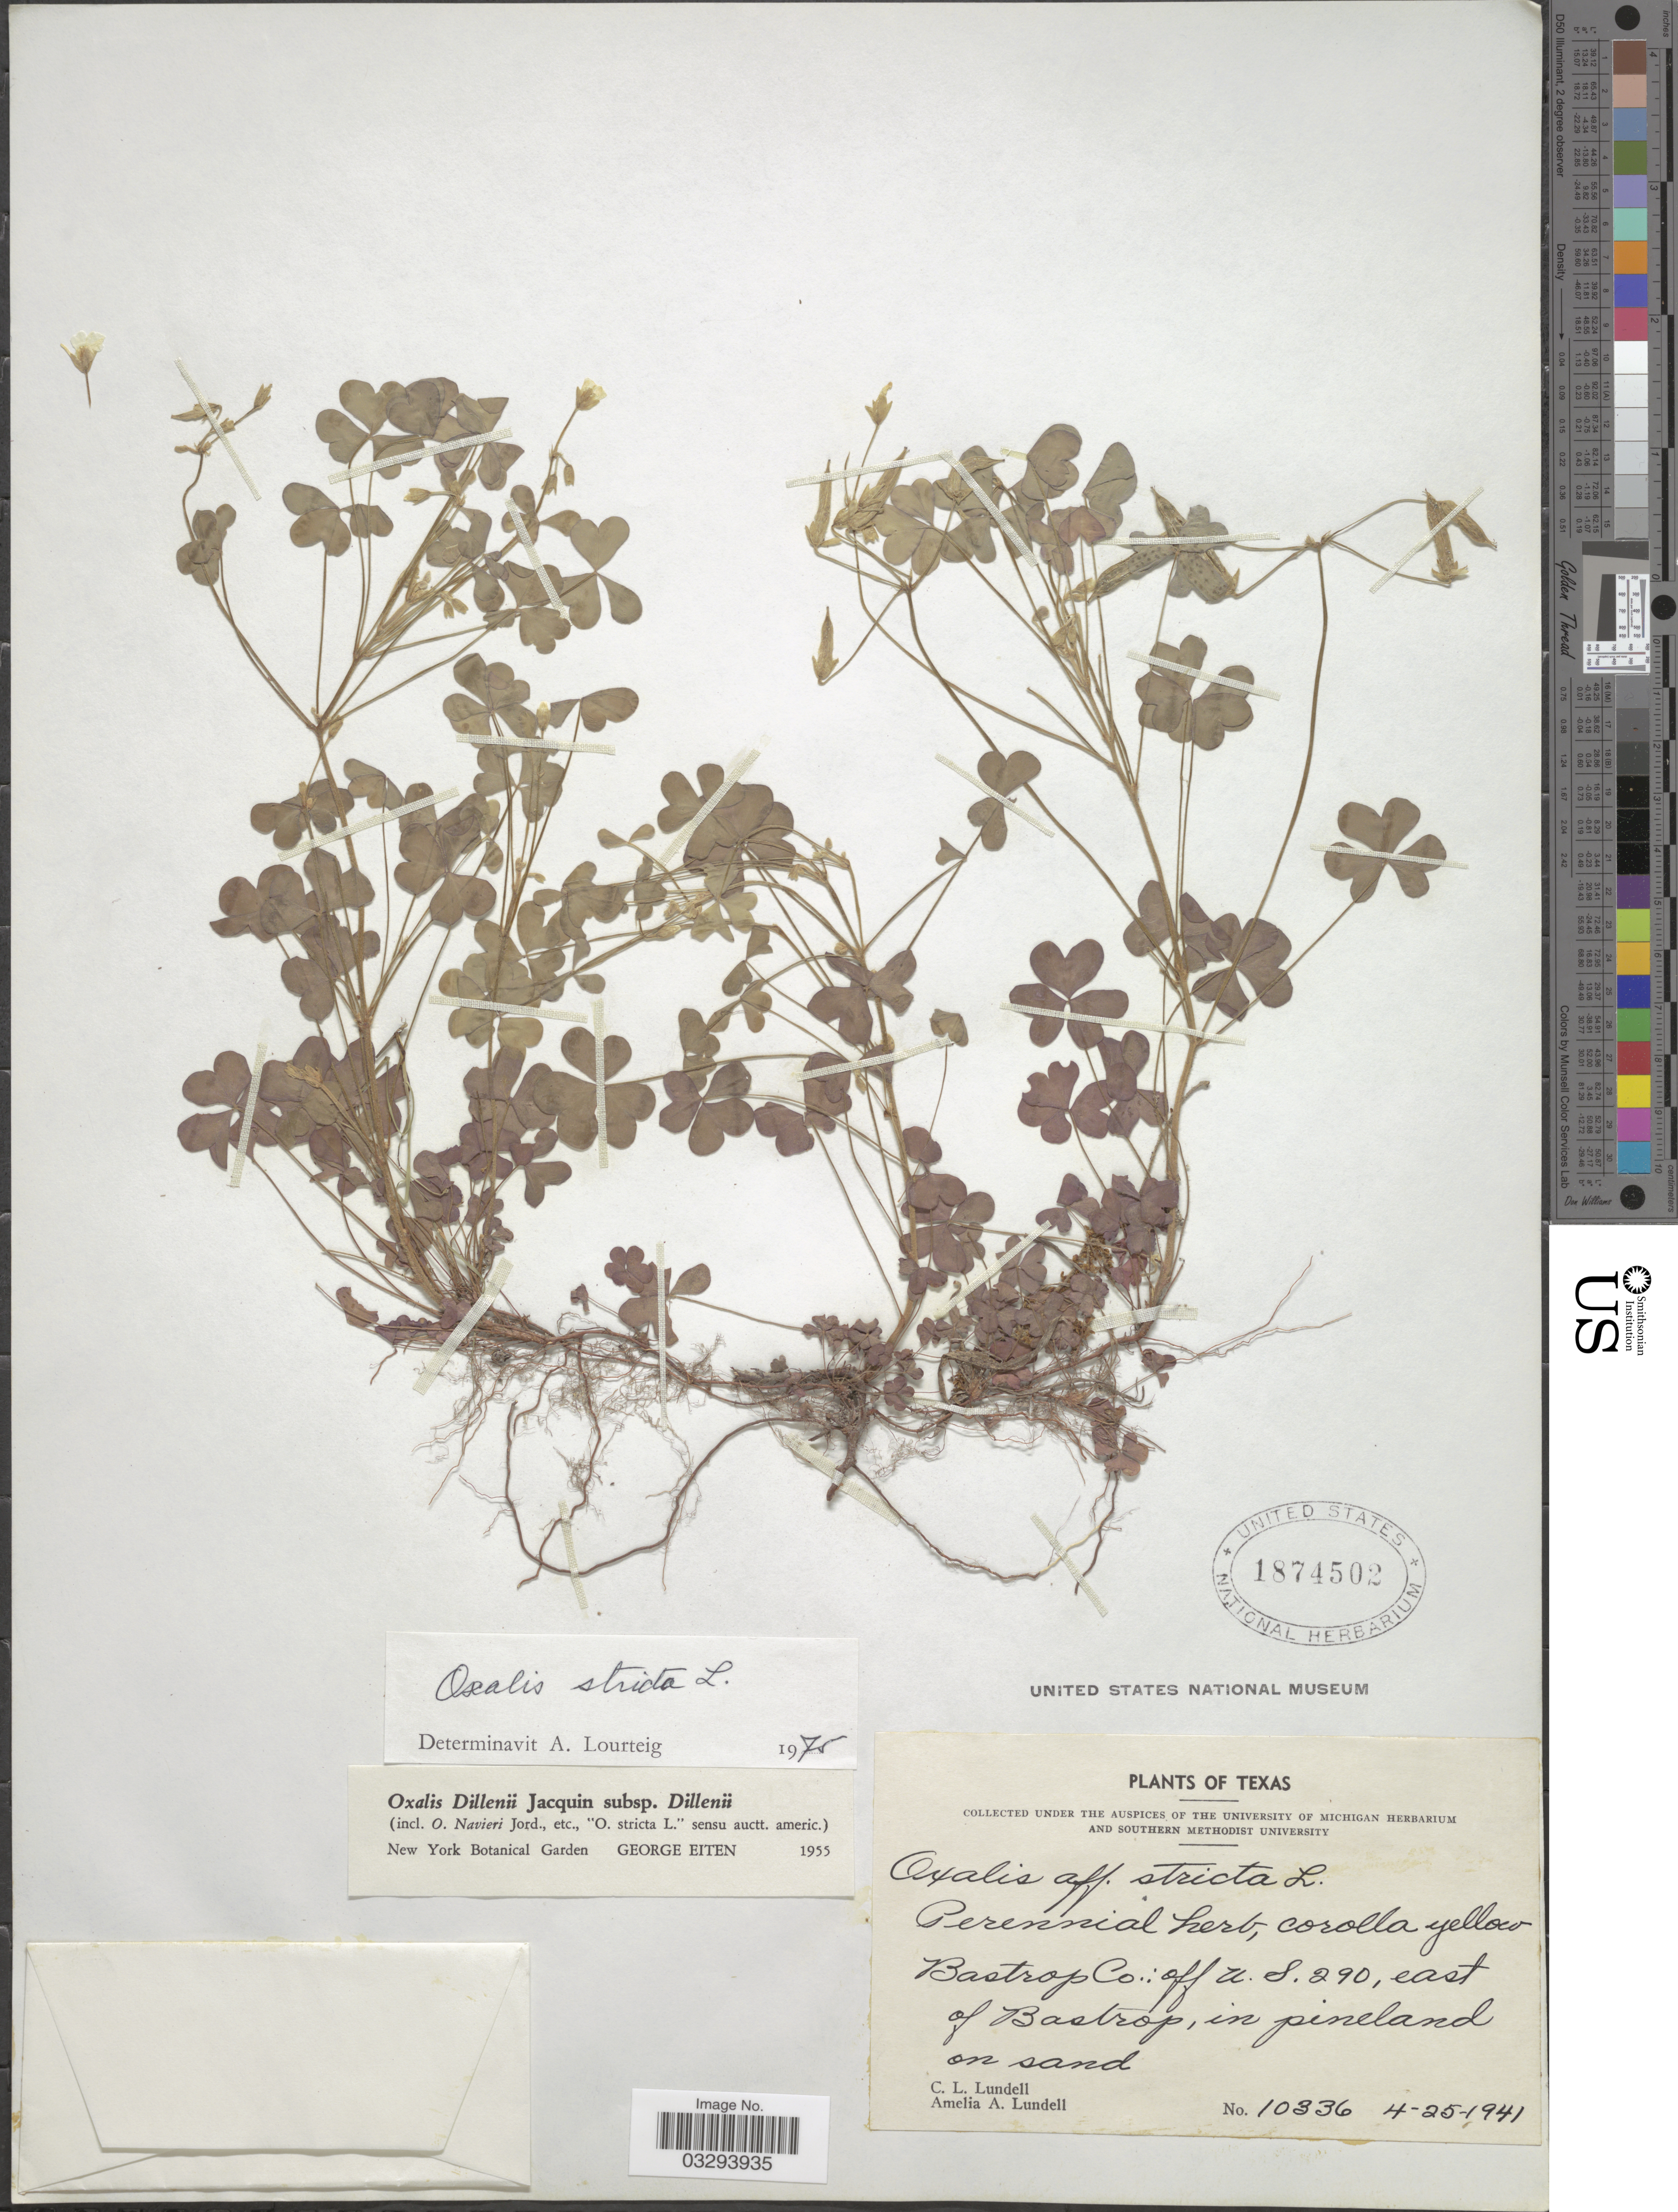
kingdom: Plantae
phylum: Tracheophyta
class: Magnoliopsida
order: Oxalidales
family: Oxalidaceae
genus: Oxalis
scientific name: Oxalis stricta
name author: L.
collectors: C. L. Lundell & A. A. Lundell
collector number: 10336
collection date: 1941-04-25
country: United States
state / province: Texas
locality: Bastrop Co.: off U.S. 290, east of Bastrop, in pineland on sand.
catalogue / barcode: US 1874502